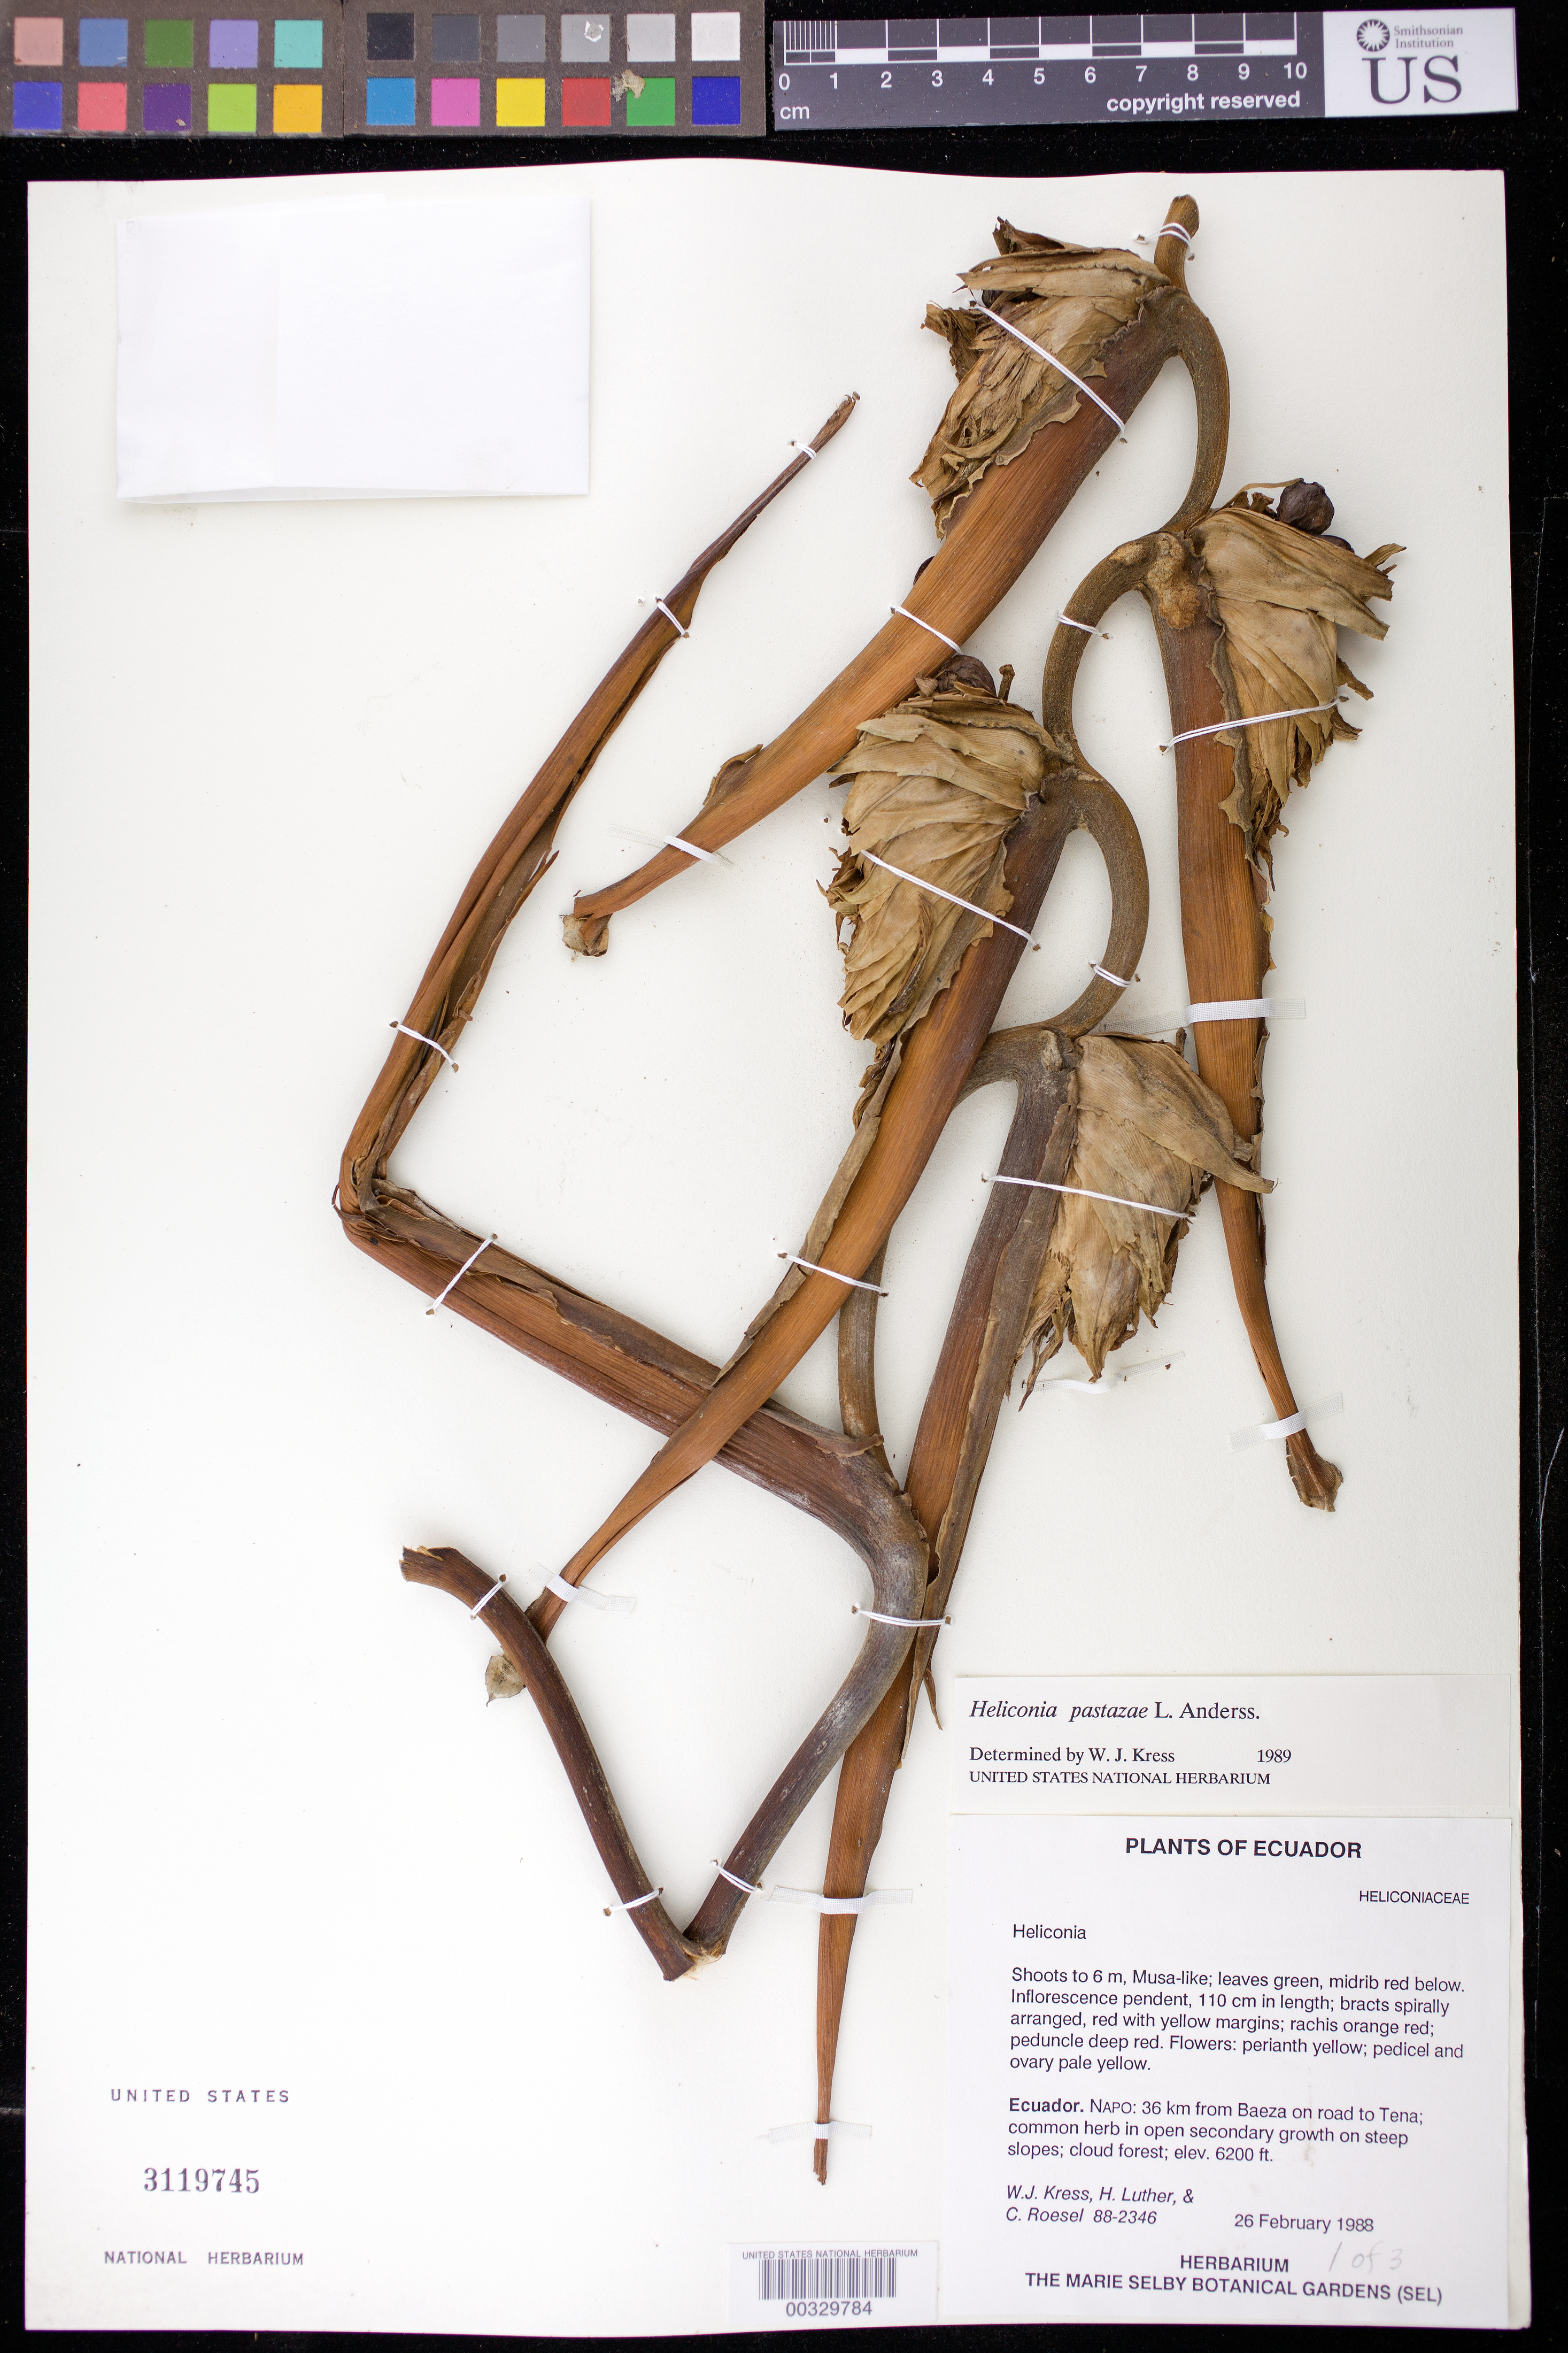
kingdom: Plantae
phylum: Tracheophyta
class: Liliopsida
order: Zingiberales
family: Heliconiaceae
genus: Heliconia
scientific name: Heliconia pastazae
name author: L. Andersson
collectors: W. J. Kress, Harry E. Luther & C. S. Roesel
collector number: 88-2346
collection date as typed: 26 Feb 1988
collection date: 1988-02-26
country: Ecuador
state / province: Napo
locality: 36 km from baeza on road to Tena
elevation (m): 1890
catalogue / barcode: US 3119745